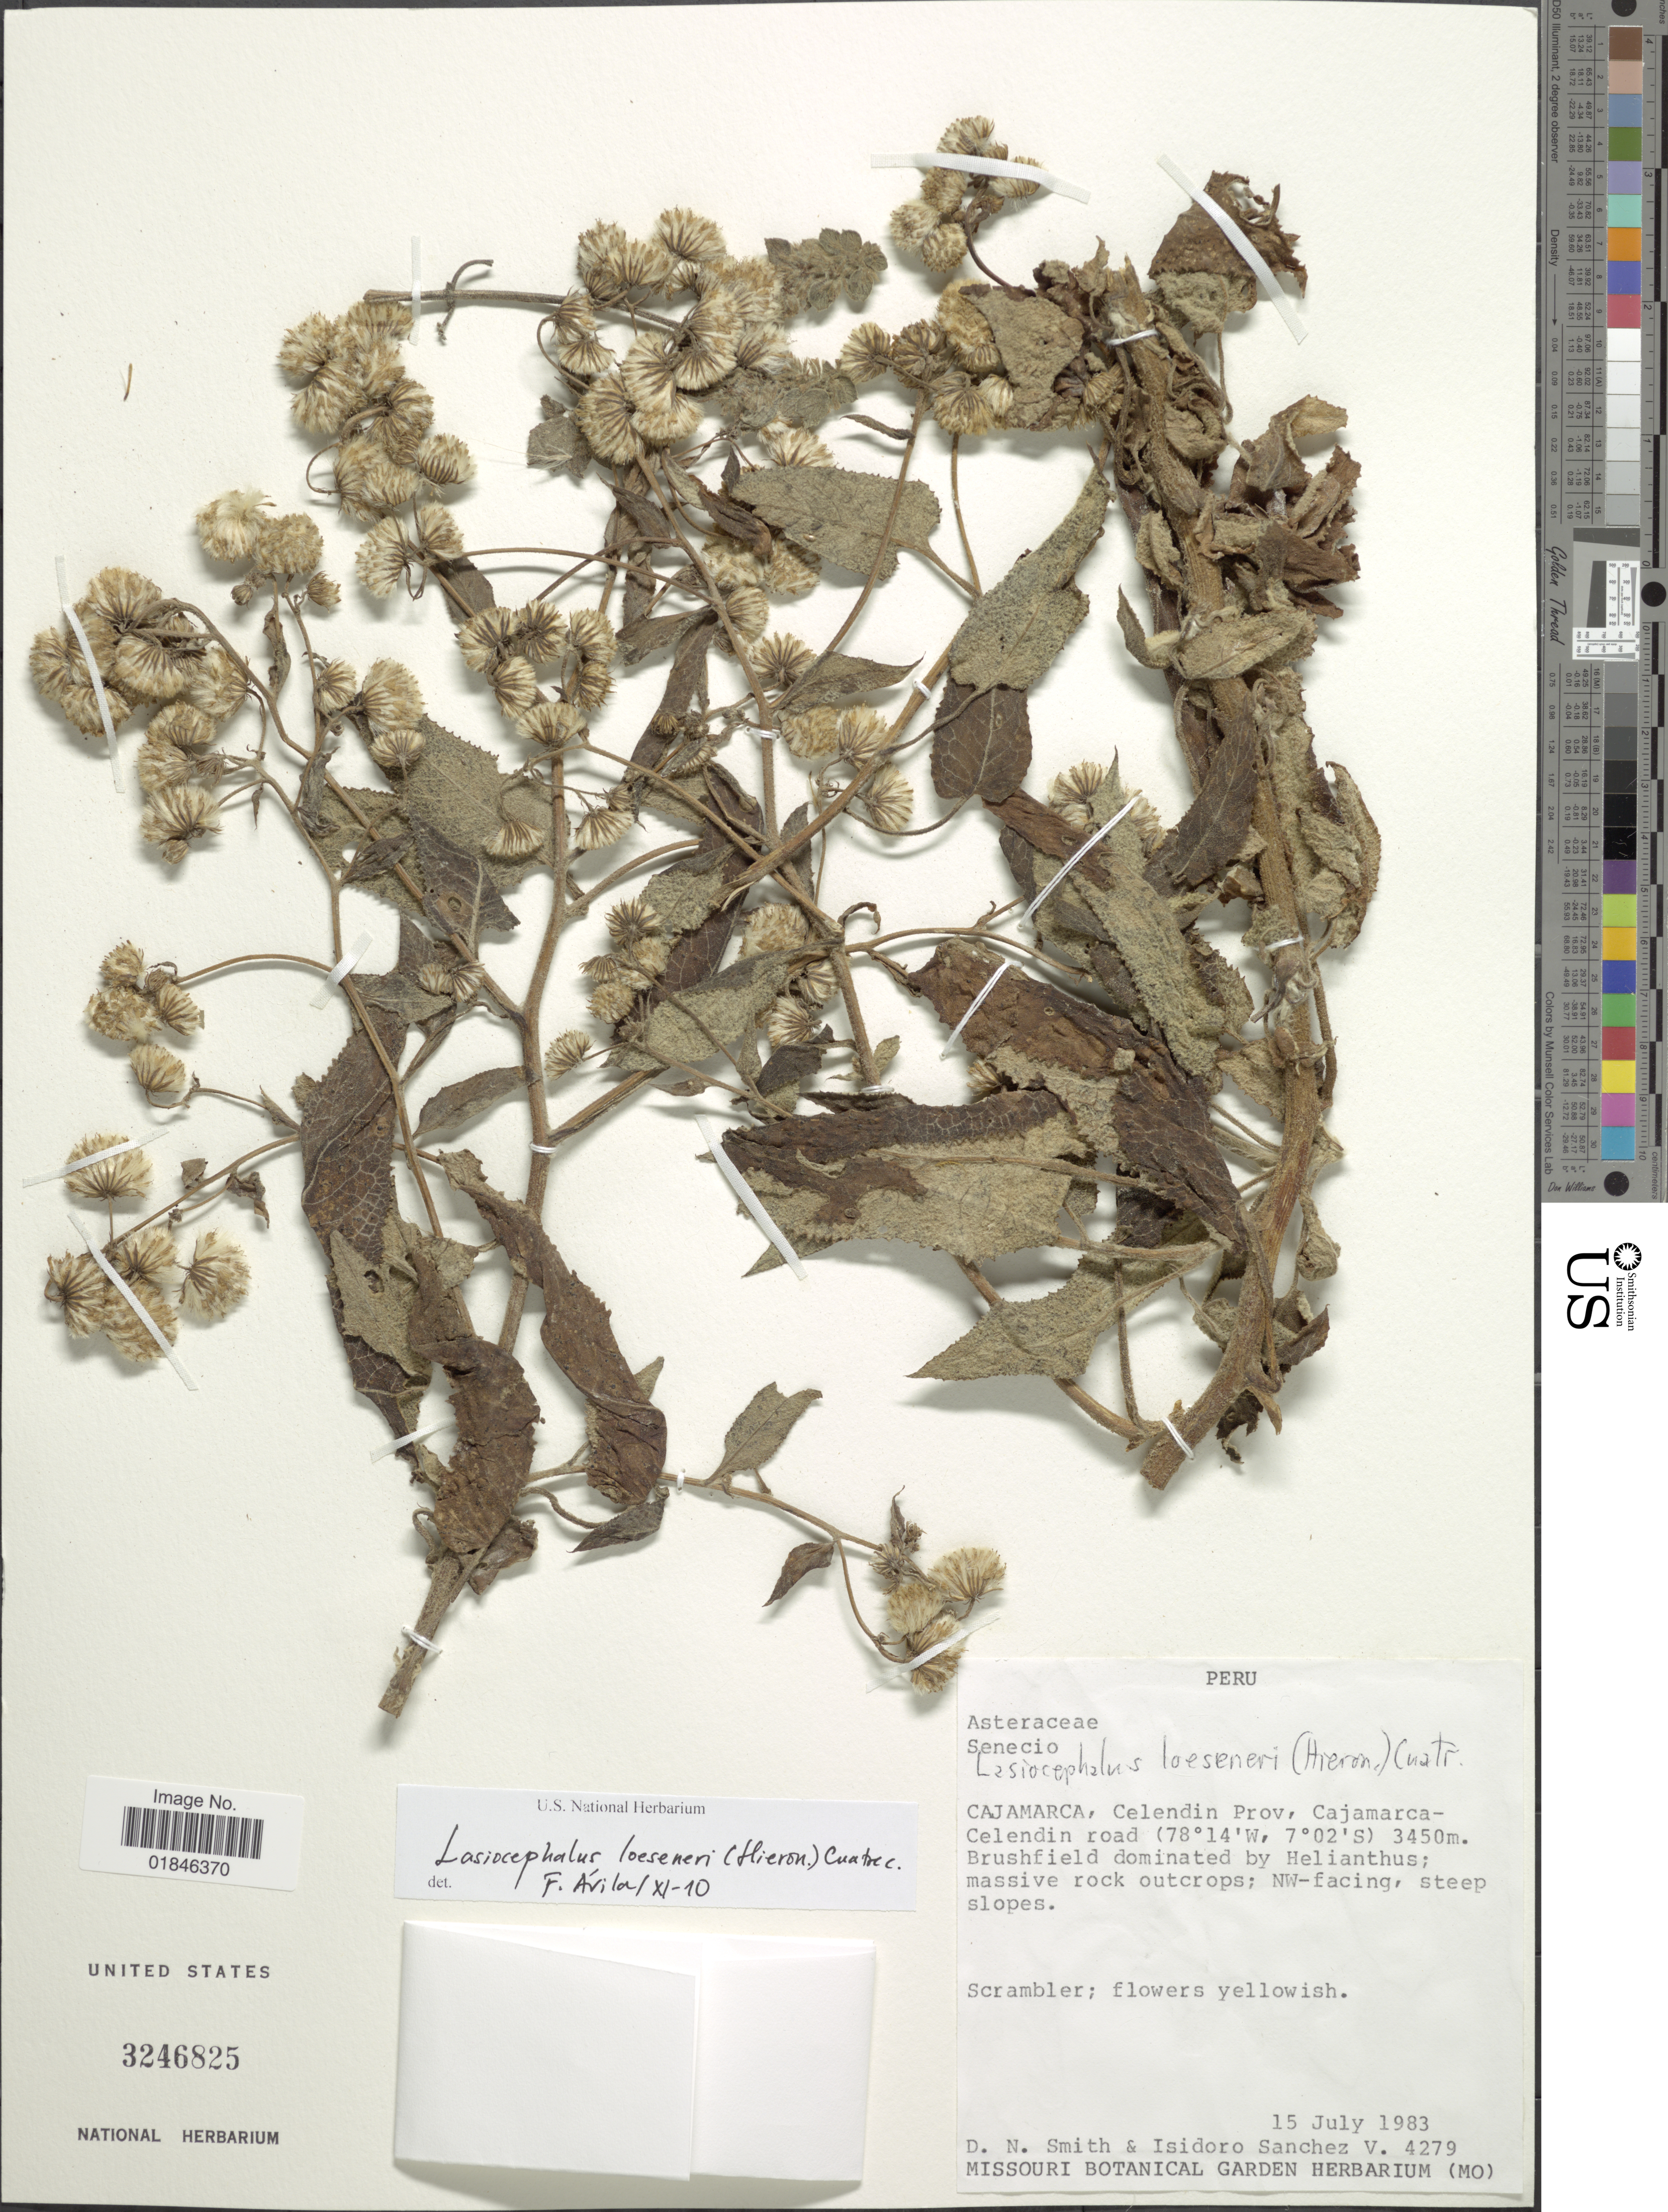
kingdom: Plantae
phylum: Tracheophyta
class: Magnoliopsida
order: Asterales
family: Asteraceae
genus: Senecio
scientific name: Senecio betonicifolius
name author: DC.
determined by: Salomon, Luciana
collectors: D. Smith & I. Sánchez Vega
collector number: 4279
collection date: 1983-07-15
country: Peru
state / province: Cajamarca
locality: Cajamarca, Celendin Prov., Cajamarca Celendin road.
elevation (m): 3450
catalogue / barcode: US 3246825